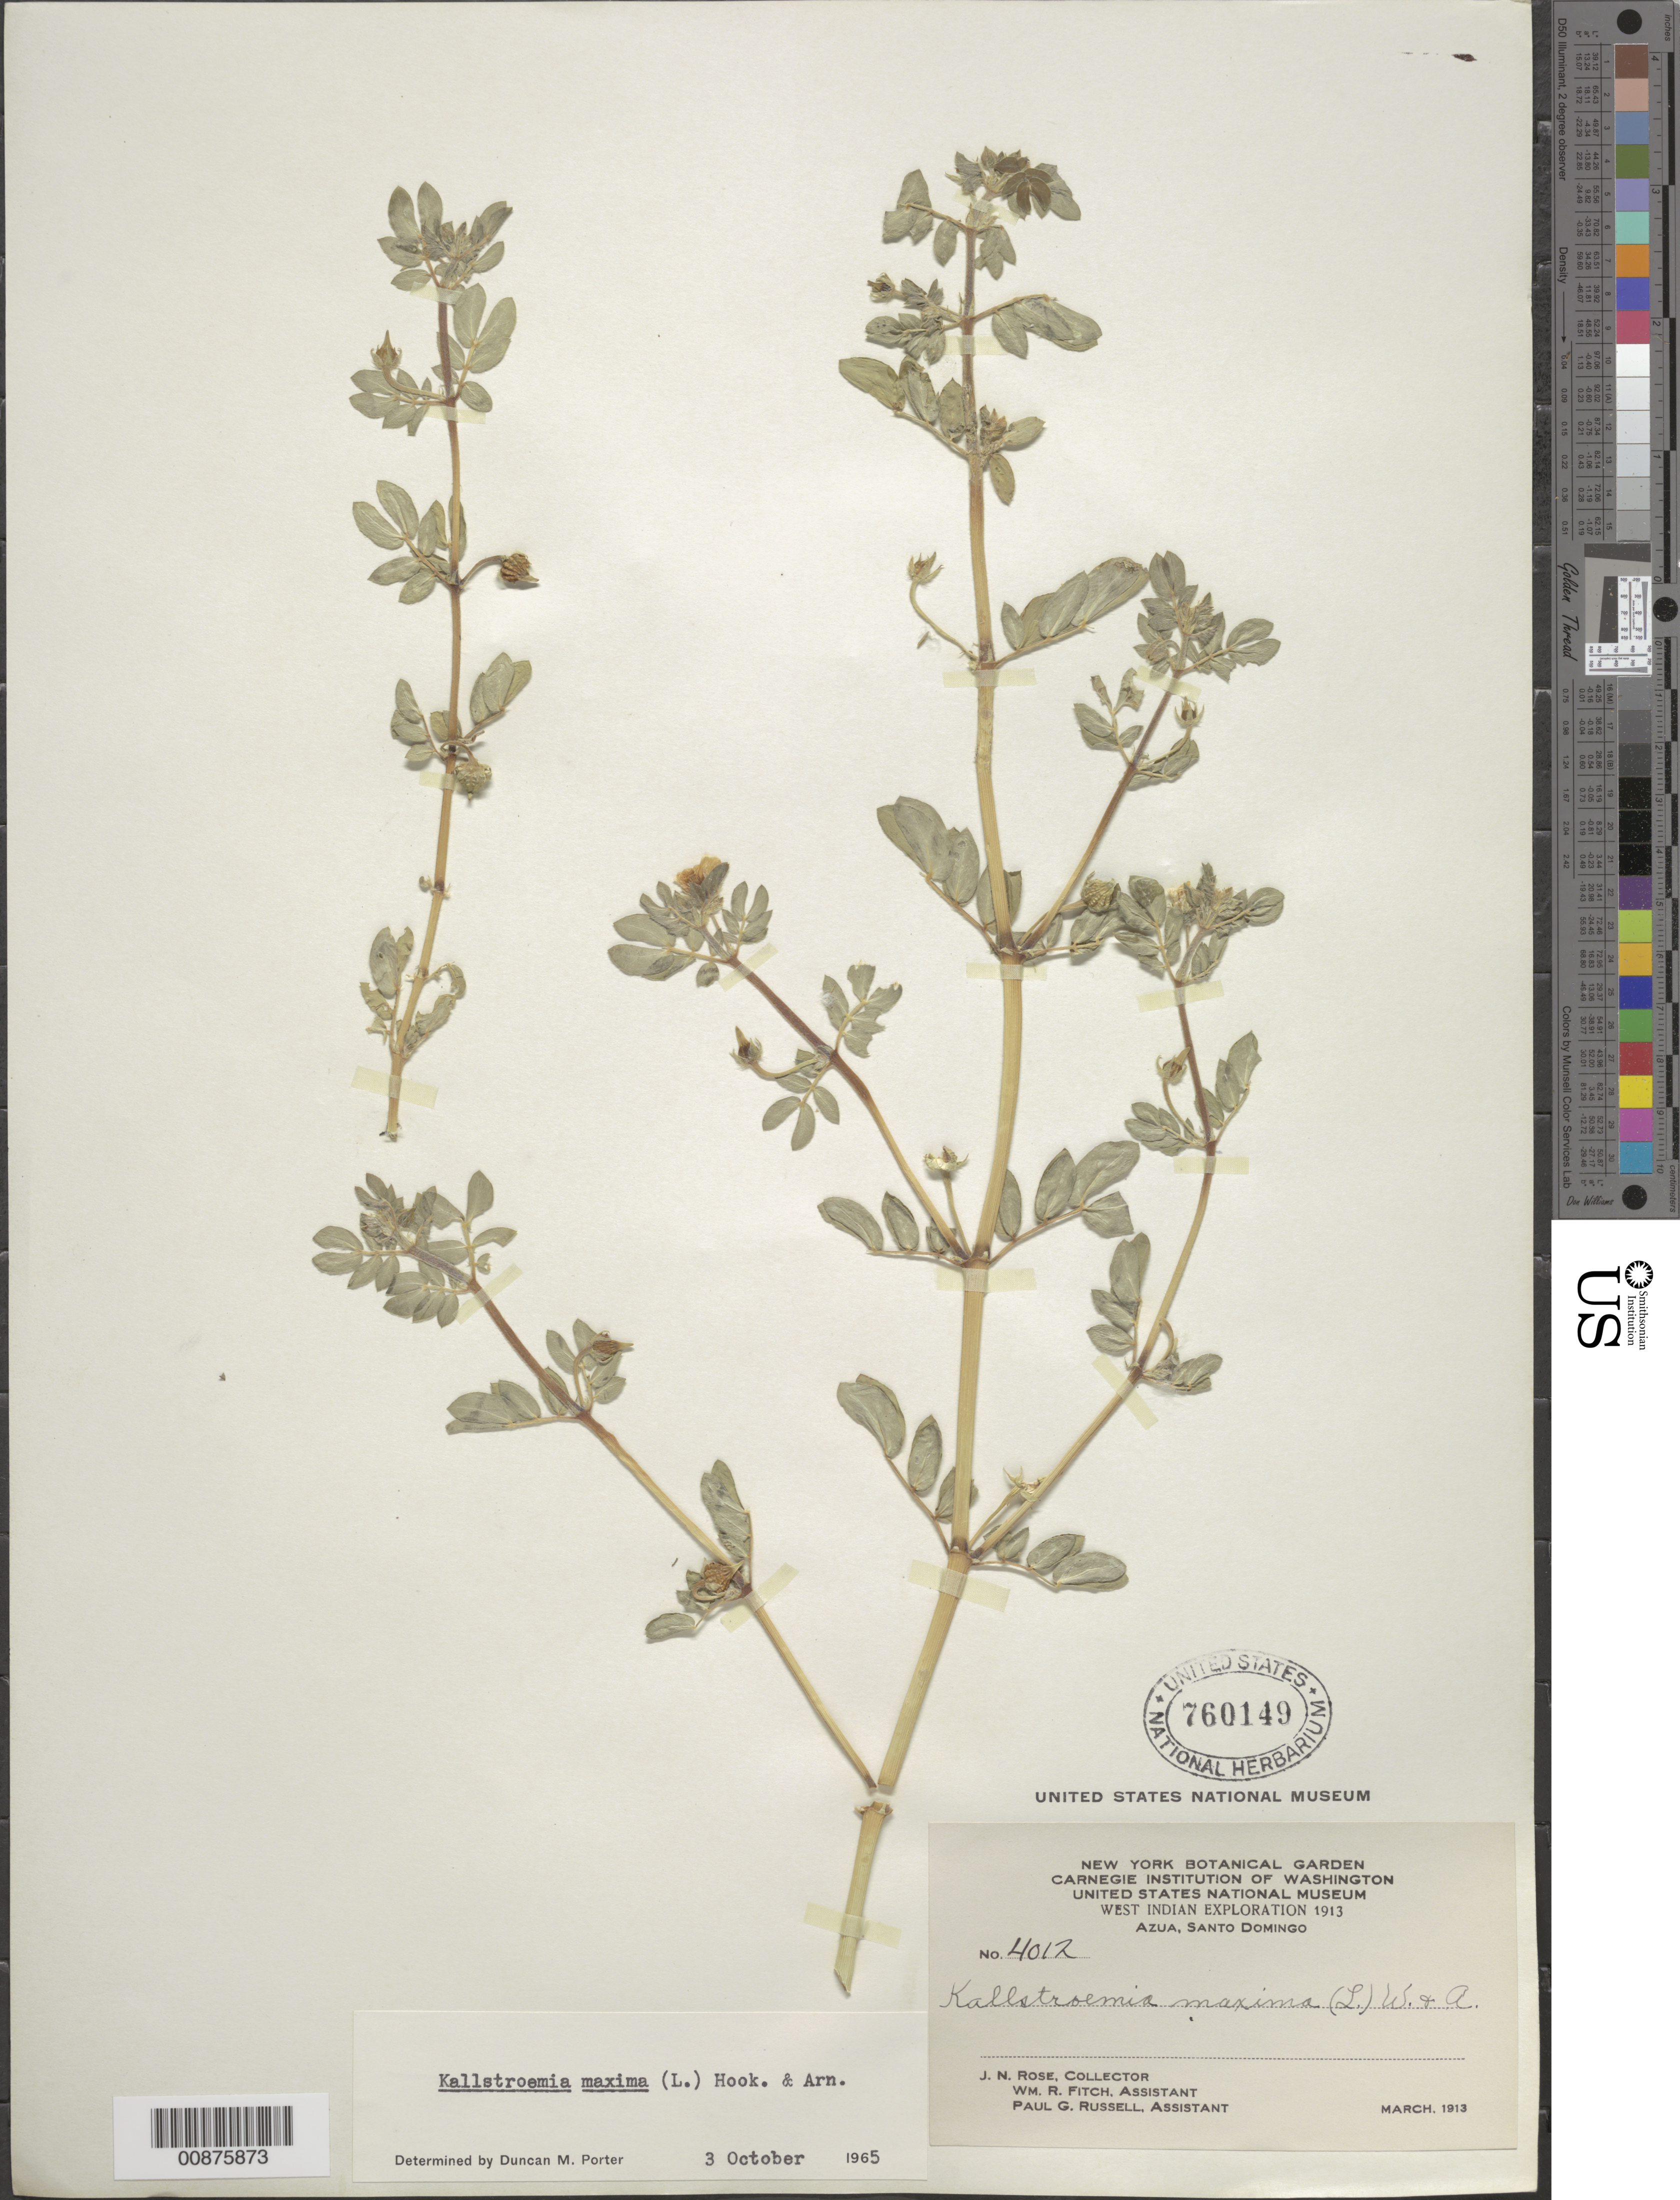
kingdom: Plantae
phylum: Tracheophyta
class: Magnoliopsida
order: Zygophyllales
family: Zygophyllaceae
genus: Kallstroemia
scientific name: Kallstroemia maxima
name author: (L.) Hook. & Arn.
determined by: Porter, D. M.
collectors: J. N. Rose, W. R. Fitch & P. G. Russell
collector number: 4012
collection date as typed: Mar 1913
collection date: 1913-03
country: Dominican Republic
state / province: Azua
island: Hispaniola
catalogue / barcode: US 760149